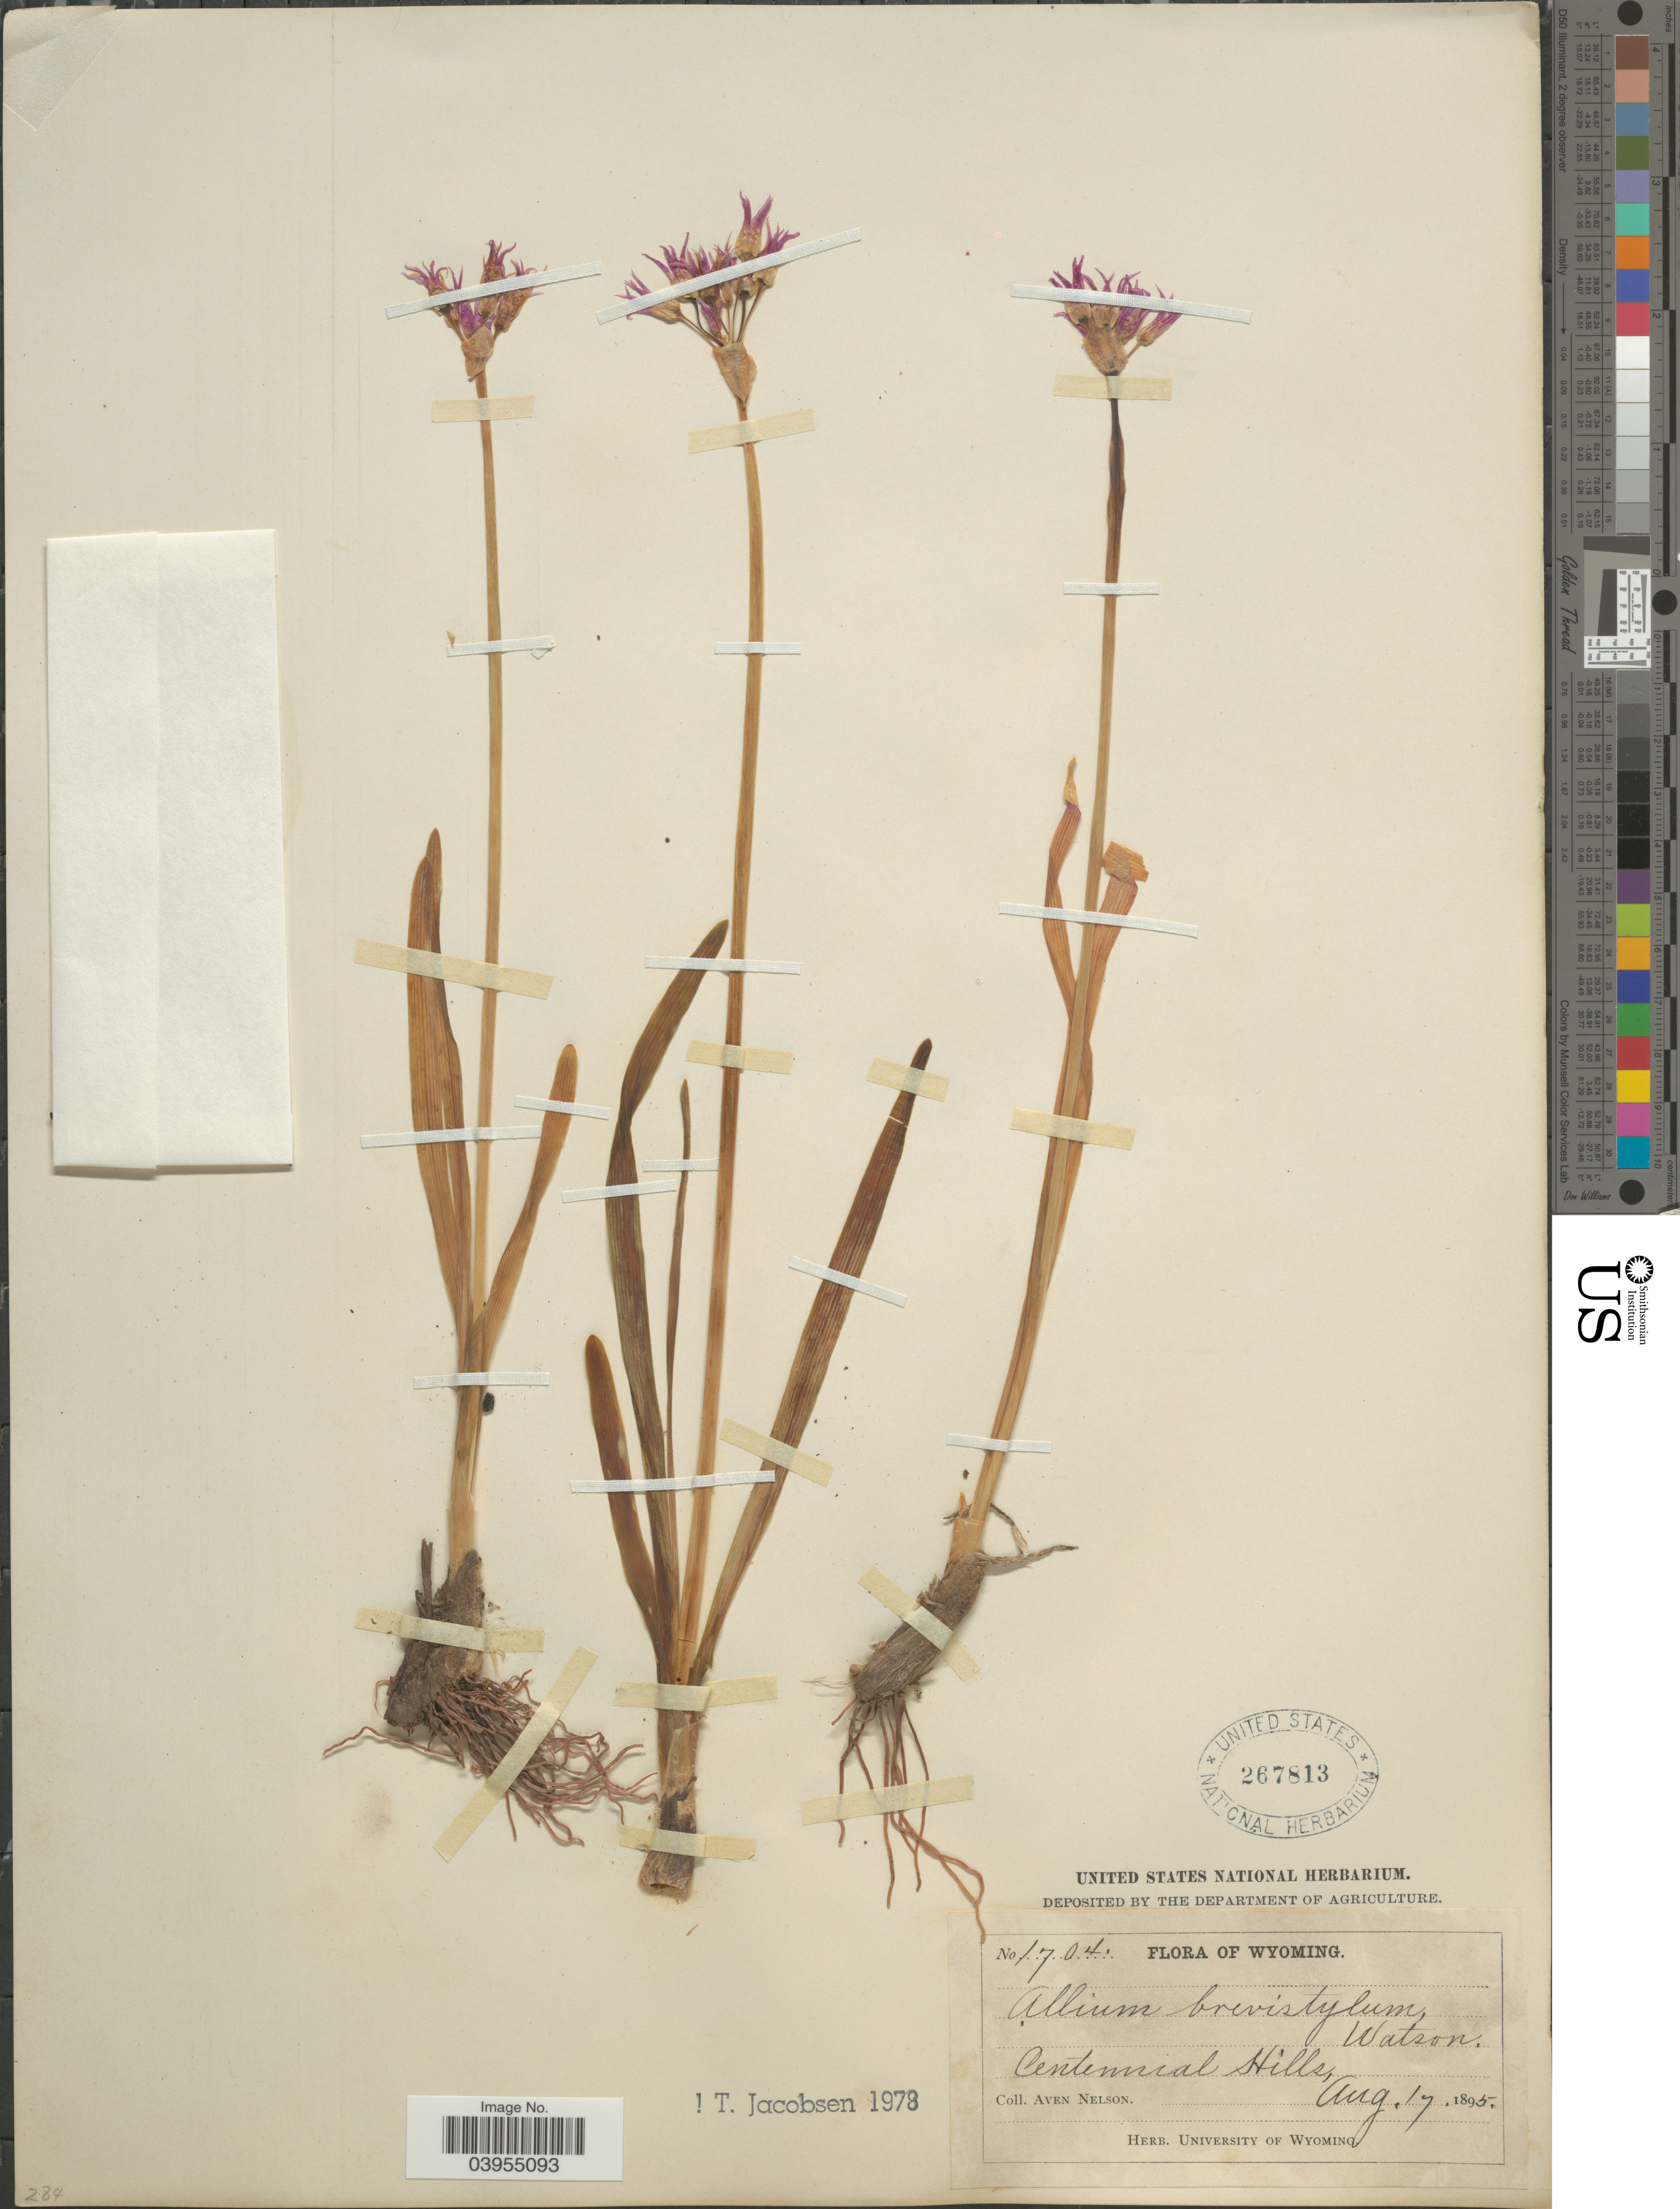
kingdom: Plantae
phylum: Tracheophyta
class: Liliopsida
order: Asparagales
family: Amaryllidaceae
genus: Allium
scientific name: Allium brevistylum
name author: S. Watson in C. King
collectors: A. Nelson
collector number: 1704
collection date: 1895-08-17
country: United States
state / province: Wyoming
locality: Centennial Hills.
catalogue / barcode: US 267813